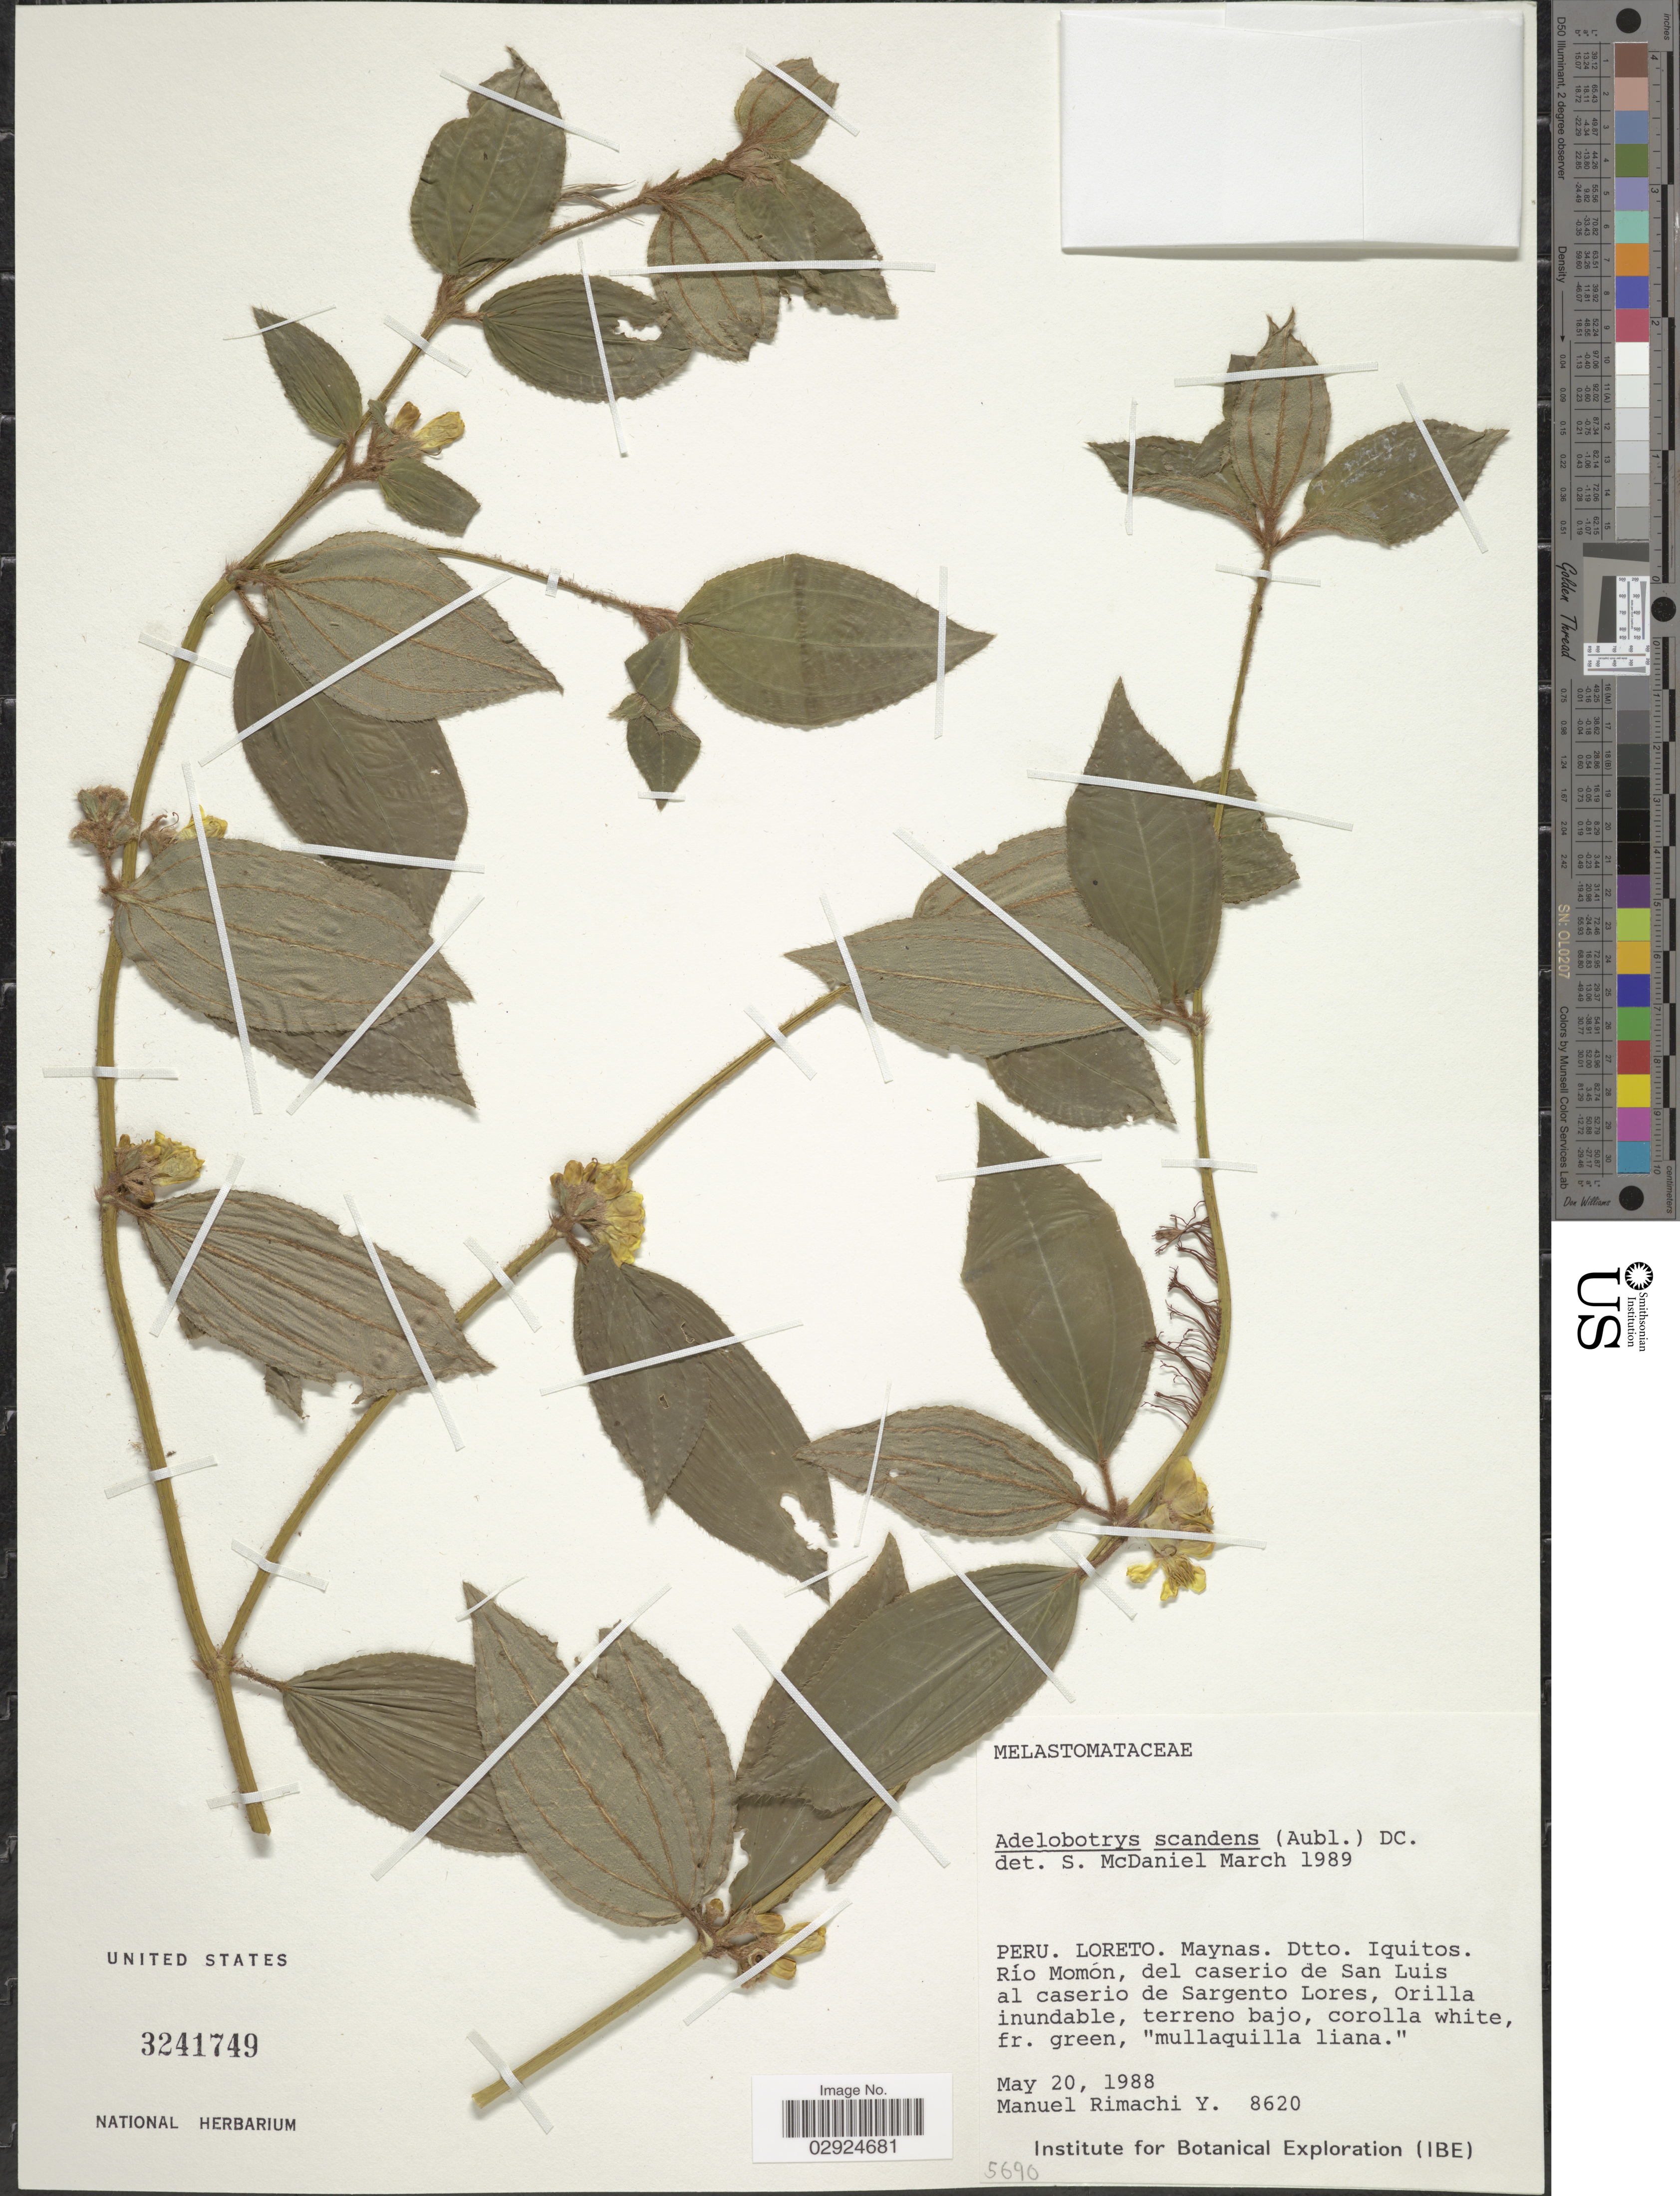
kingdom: Plantae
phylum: Tracheophyta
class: Magnoliopsida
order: Myrtales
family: Melastomataceae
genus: Adelobotrys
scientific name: Adelobotrys scandens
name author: (Aubl.) DC.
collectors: M. Rimachi Y.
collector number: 8620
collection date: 1988-05-20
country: Peru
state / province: Loreto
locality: Loreto. Maynas. Dtto. Iquitos. Río Momón, del caserio de San Luis al caserio de Sargento Lores, Orilla inundable terreno bajo.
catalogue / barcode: US 3241749